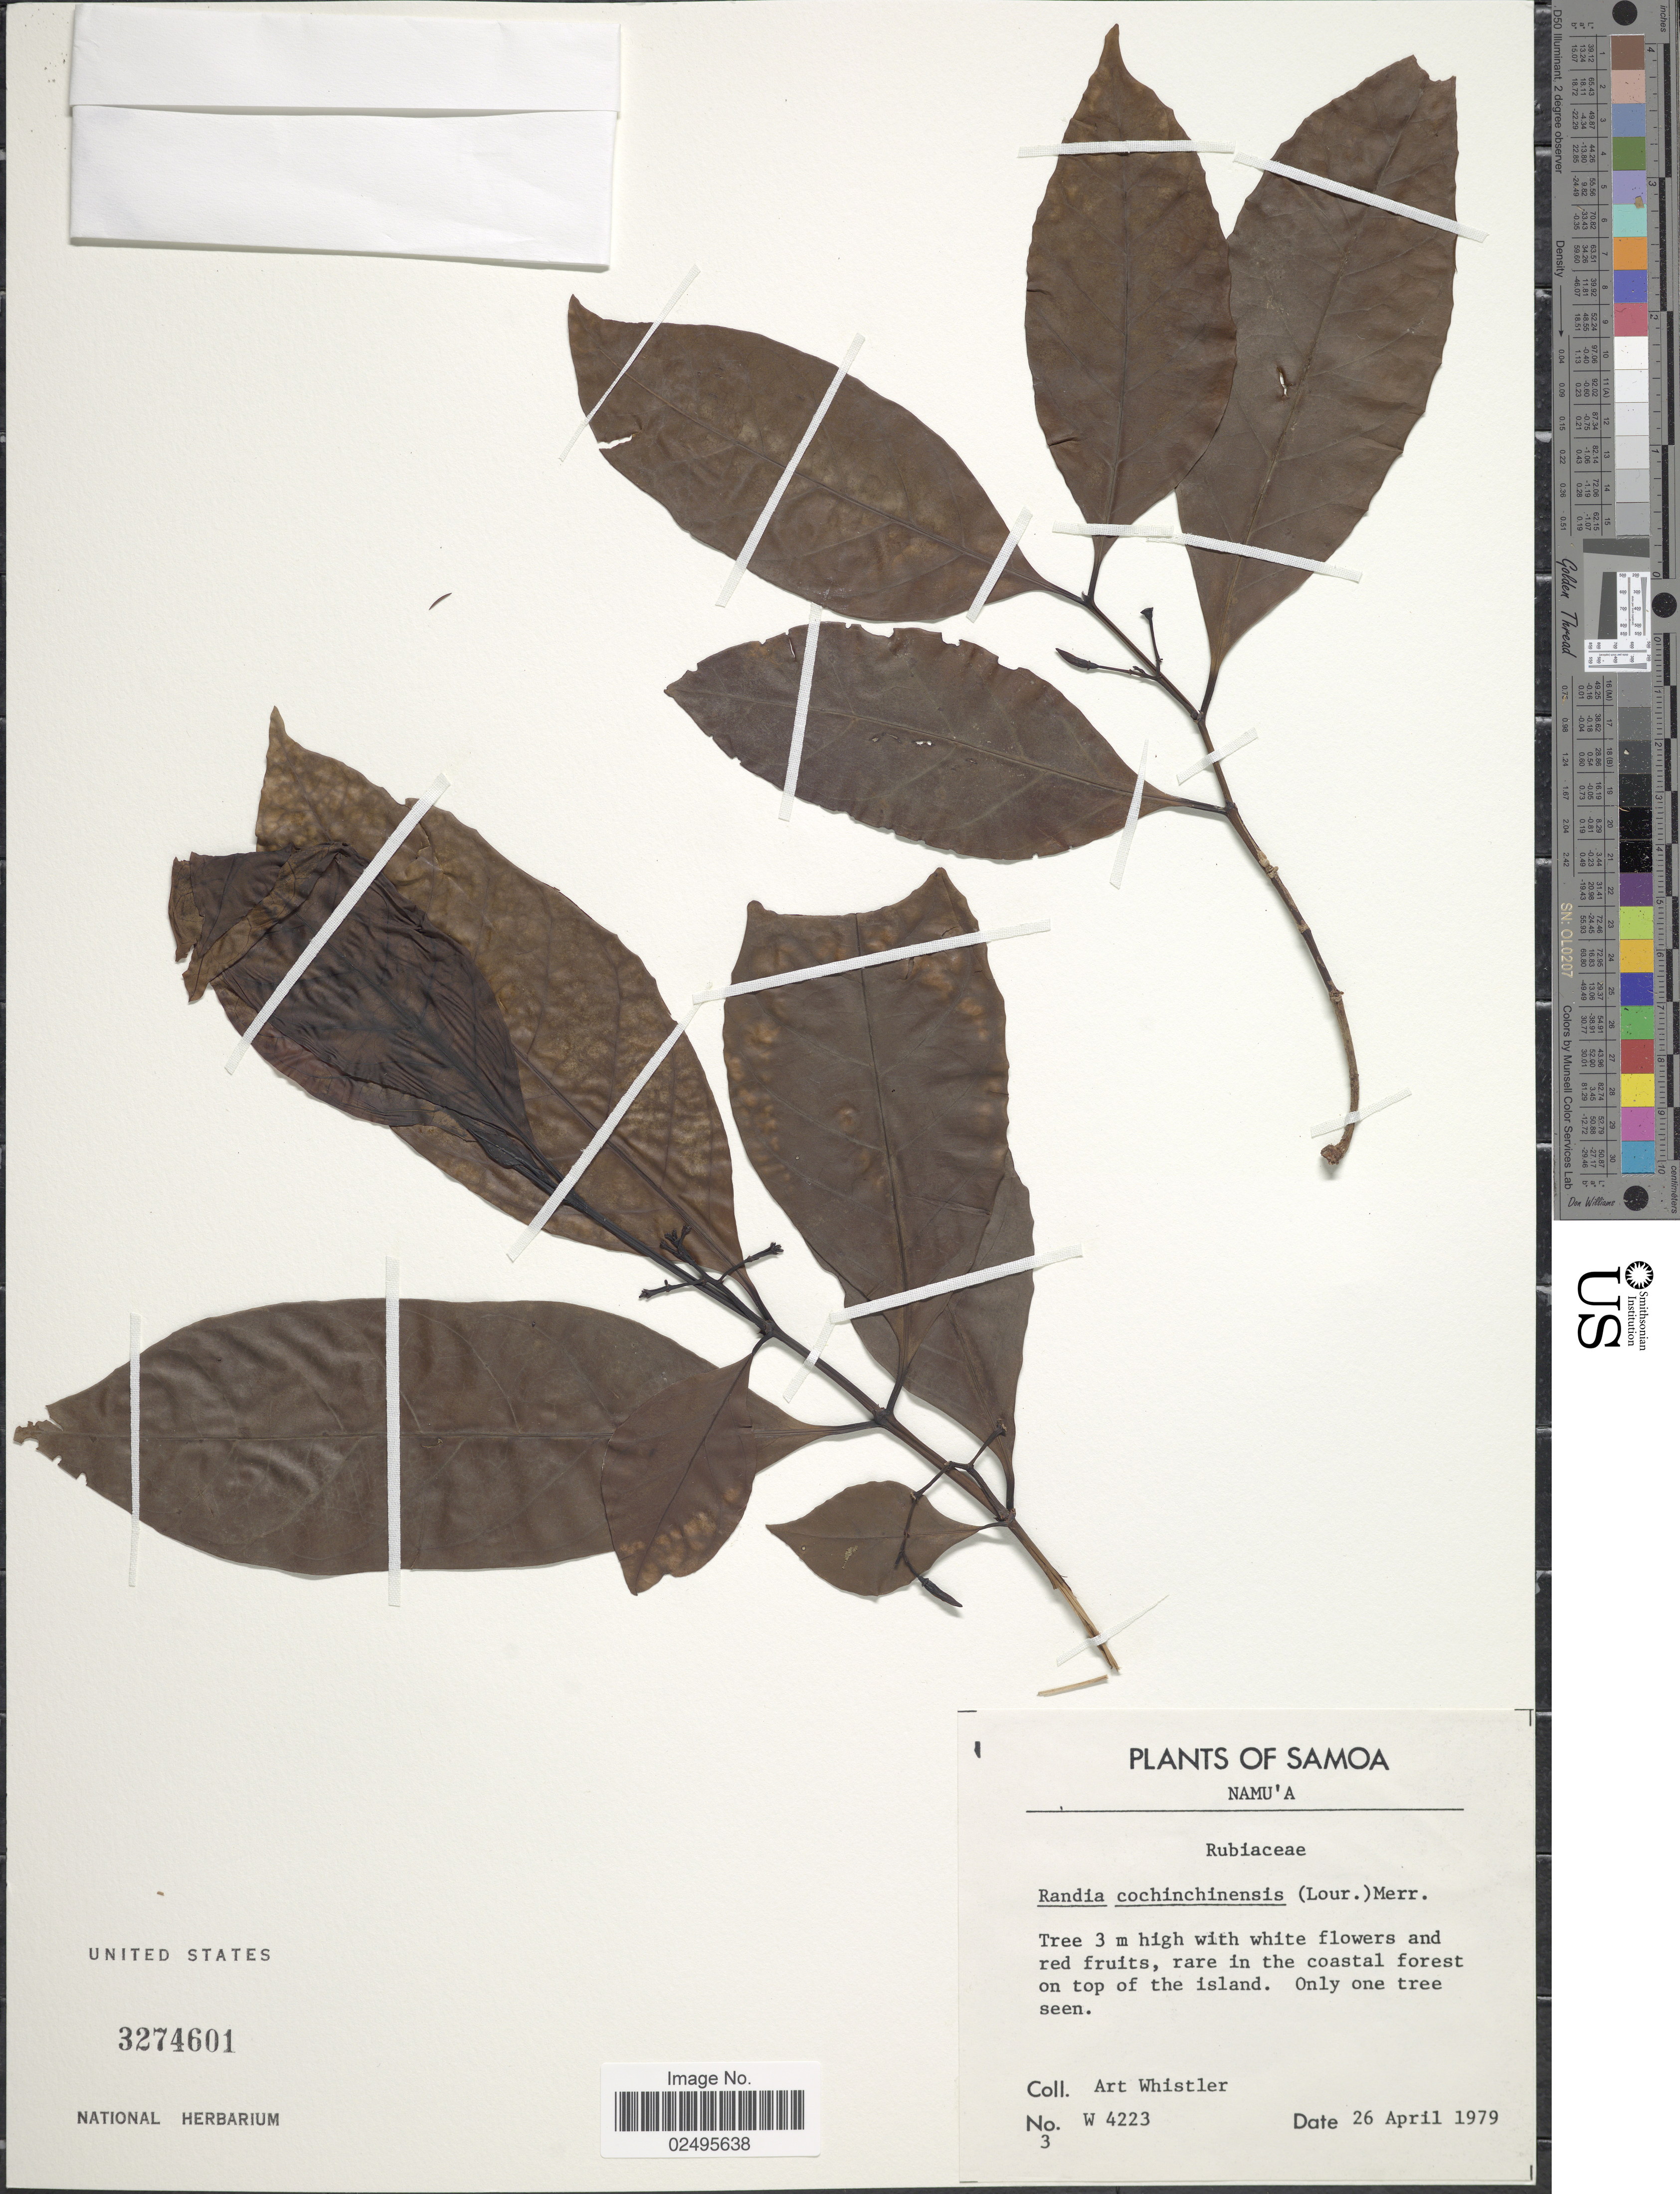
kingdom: Plantae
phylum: Tracheophyta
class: Magnoliopsida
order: Gentianales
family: Rubiaceae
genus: Aidia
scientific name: Aidia graeffei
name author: (Reinecke) Tirveng.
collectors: A. Whistler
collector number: W 4223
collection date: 1979-04-26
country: Samoa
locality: Namu'a. On top of the island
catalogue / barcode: US 3274601